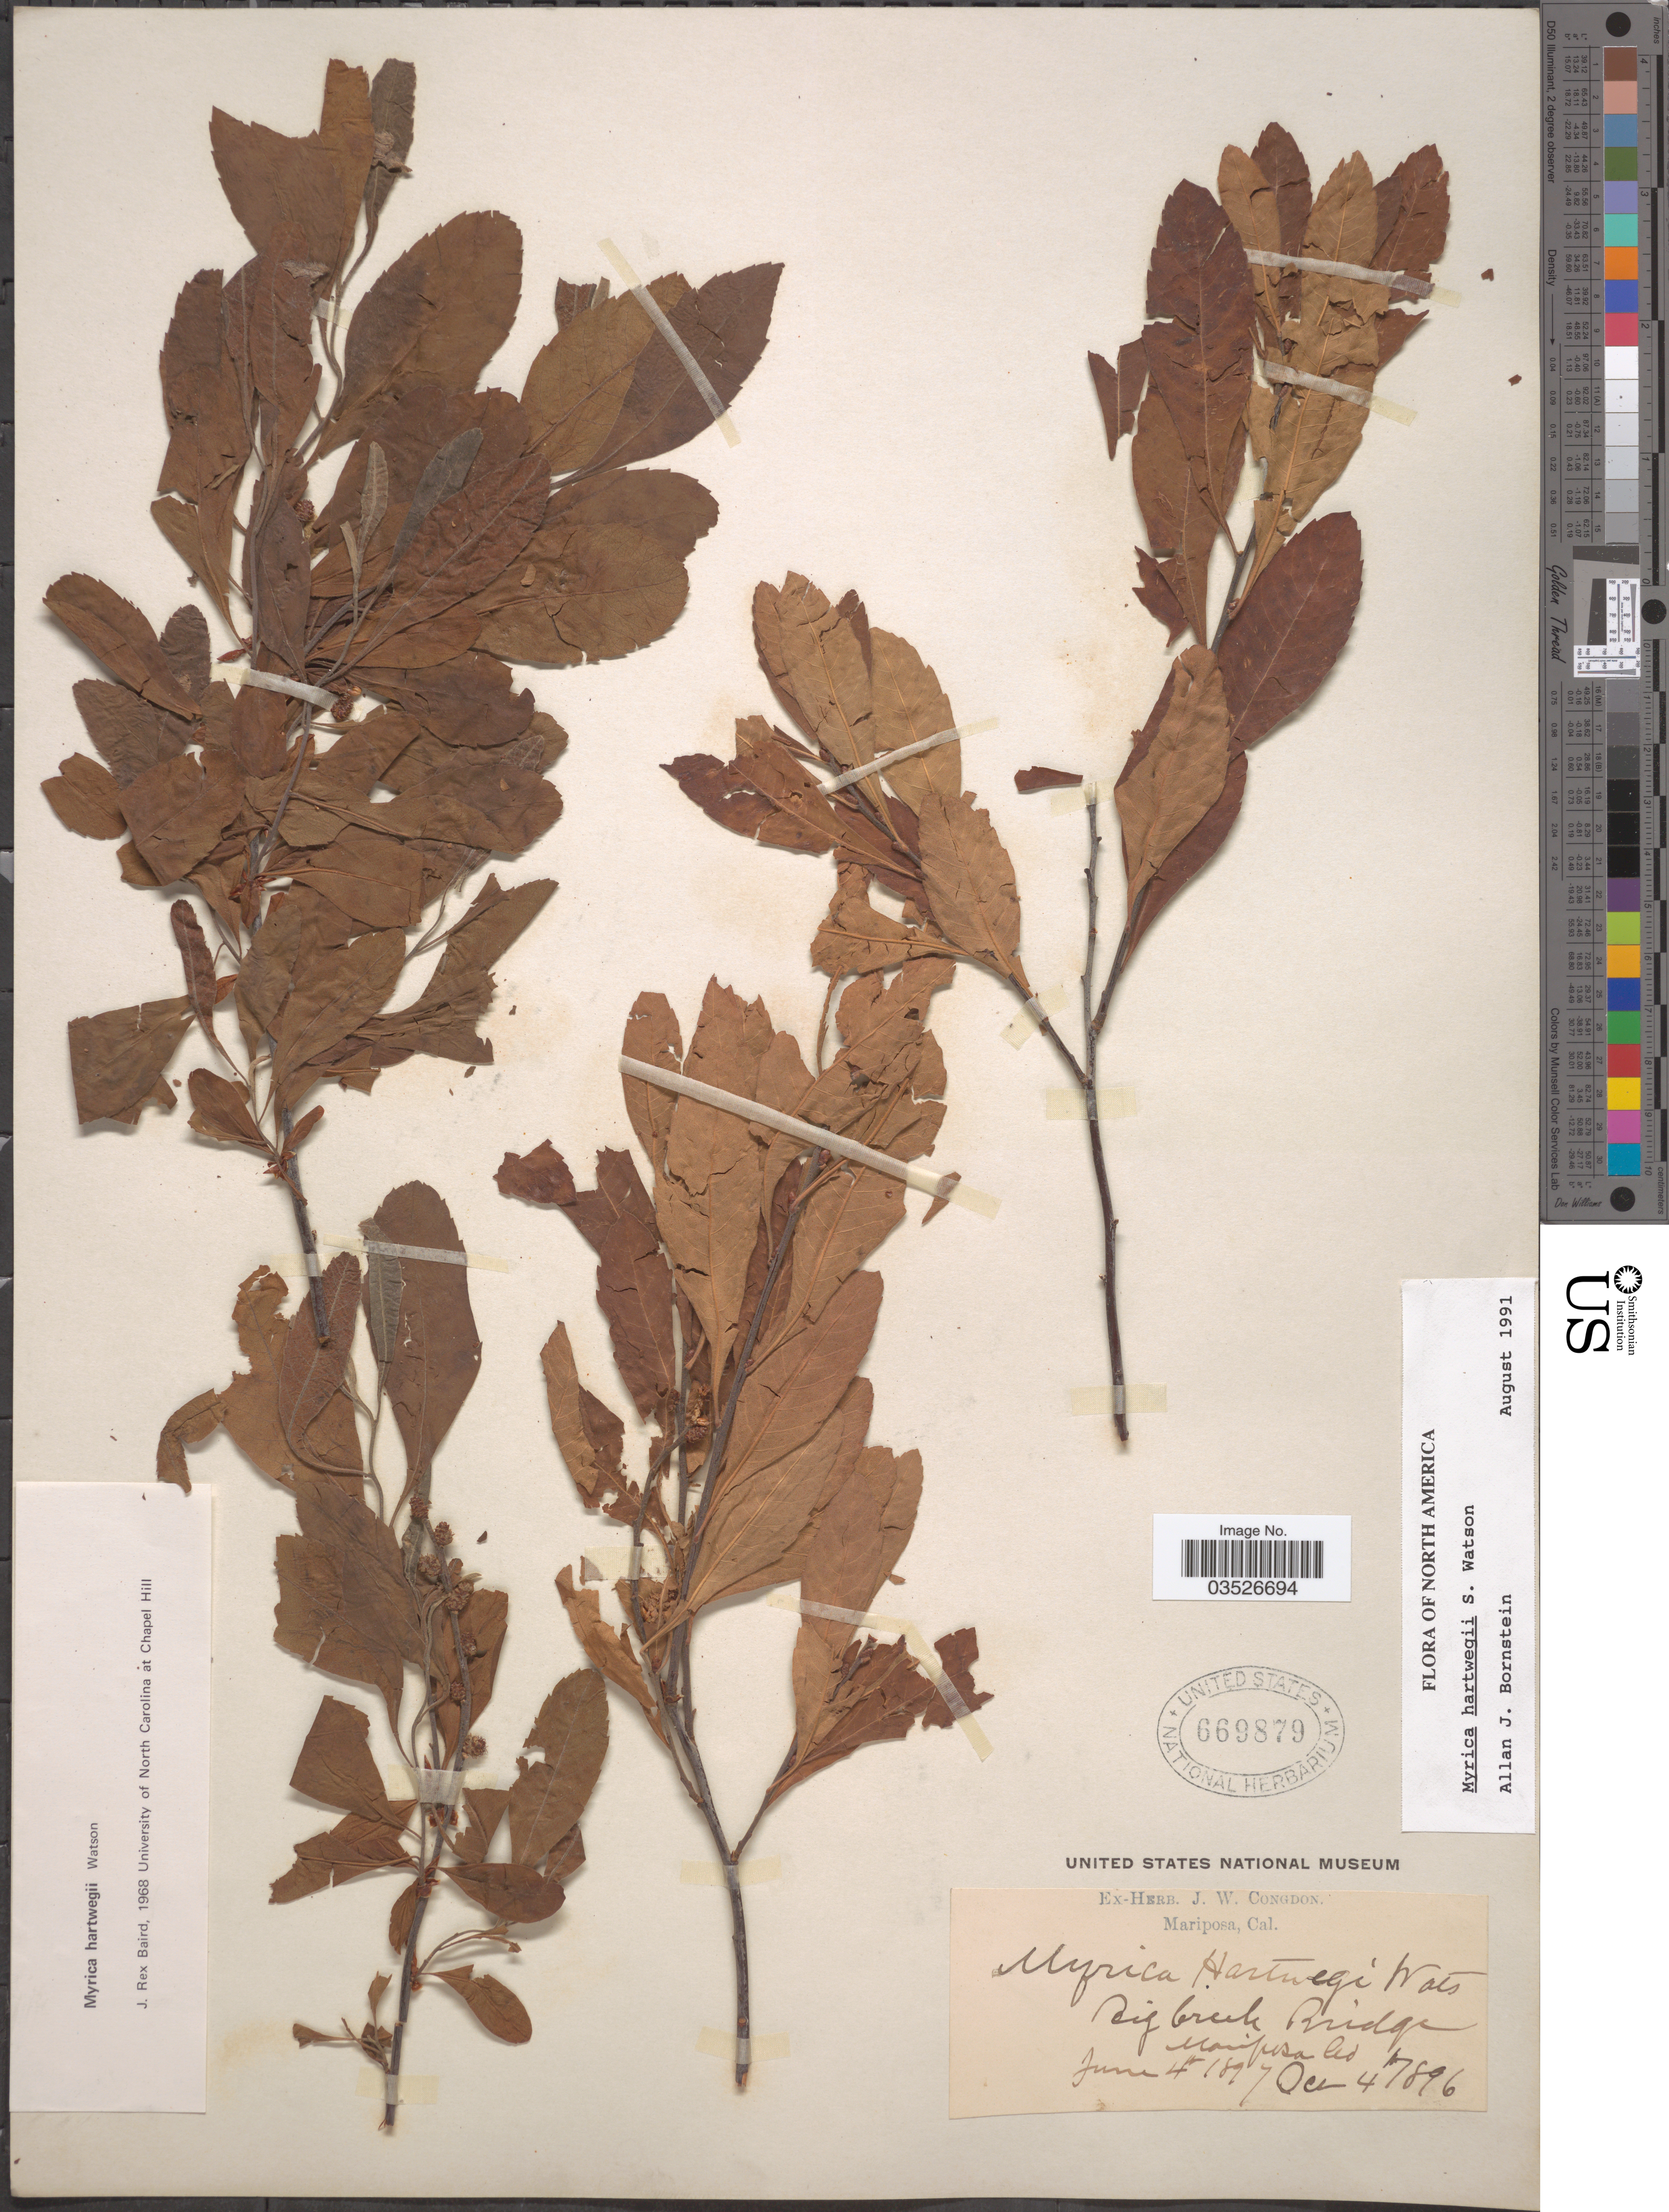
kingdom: Plantae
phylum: Tracheophyta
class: Magnoliopsida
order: Fagales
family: Myricaceae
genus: Myrica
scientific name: Myrica hartwegii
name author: S. Watson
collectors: ex herb. J. W. Congdon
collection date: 1896-10-04/1897-06-04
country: United States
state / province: California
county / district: Mariposa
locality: Big Creek Bridge, Mariposa Co.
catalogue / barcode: US 669879